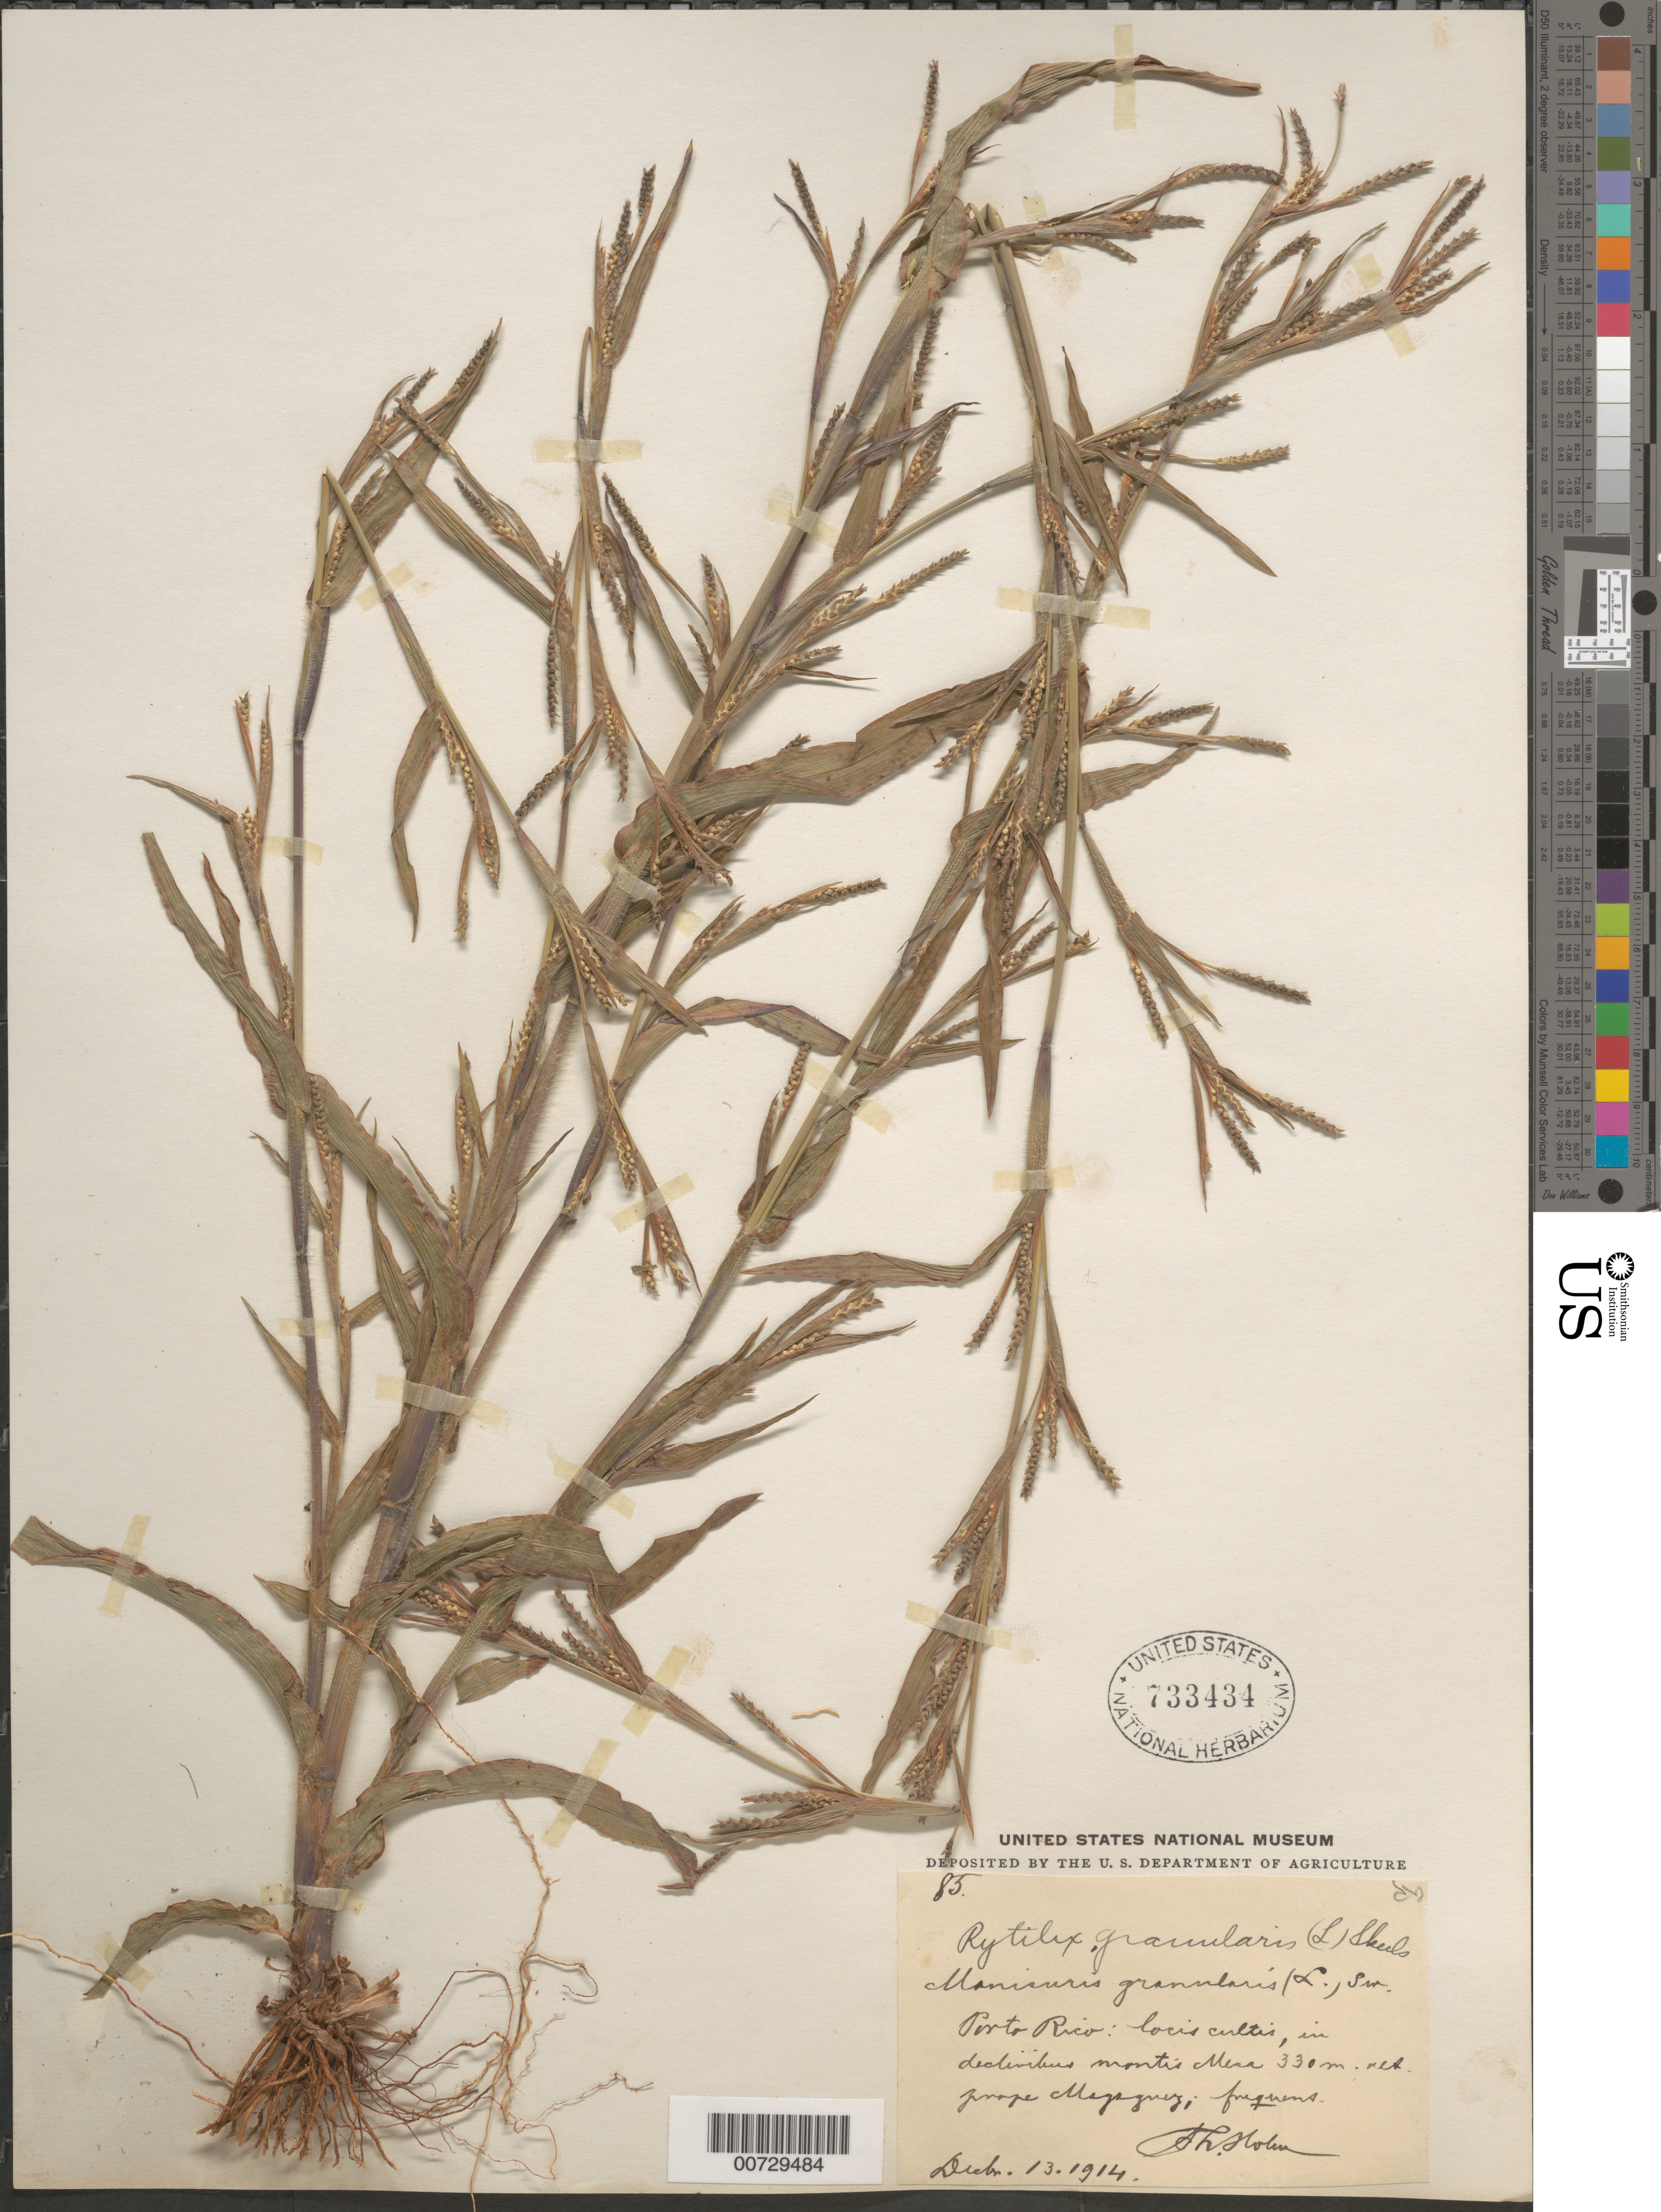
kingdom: Plantae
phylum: Tracheophyta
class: Liliopsida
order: Poales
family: Poaceae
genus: Hemarthria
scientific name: Hemarthria altissima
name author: (Poir.) Stapf & C. E. Hubb.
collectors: H. T. Holm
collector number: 85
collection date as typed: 13 Dec 1914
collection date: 1914-12-13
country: Puerto Rico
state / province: Mayagüez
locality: Montis Mesa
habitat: Locis cultis in declivibus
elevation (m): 330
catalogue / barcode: US 733434